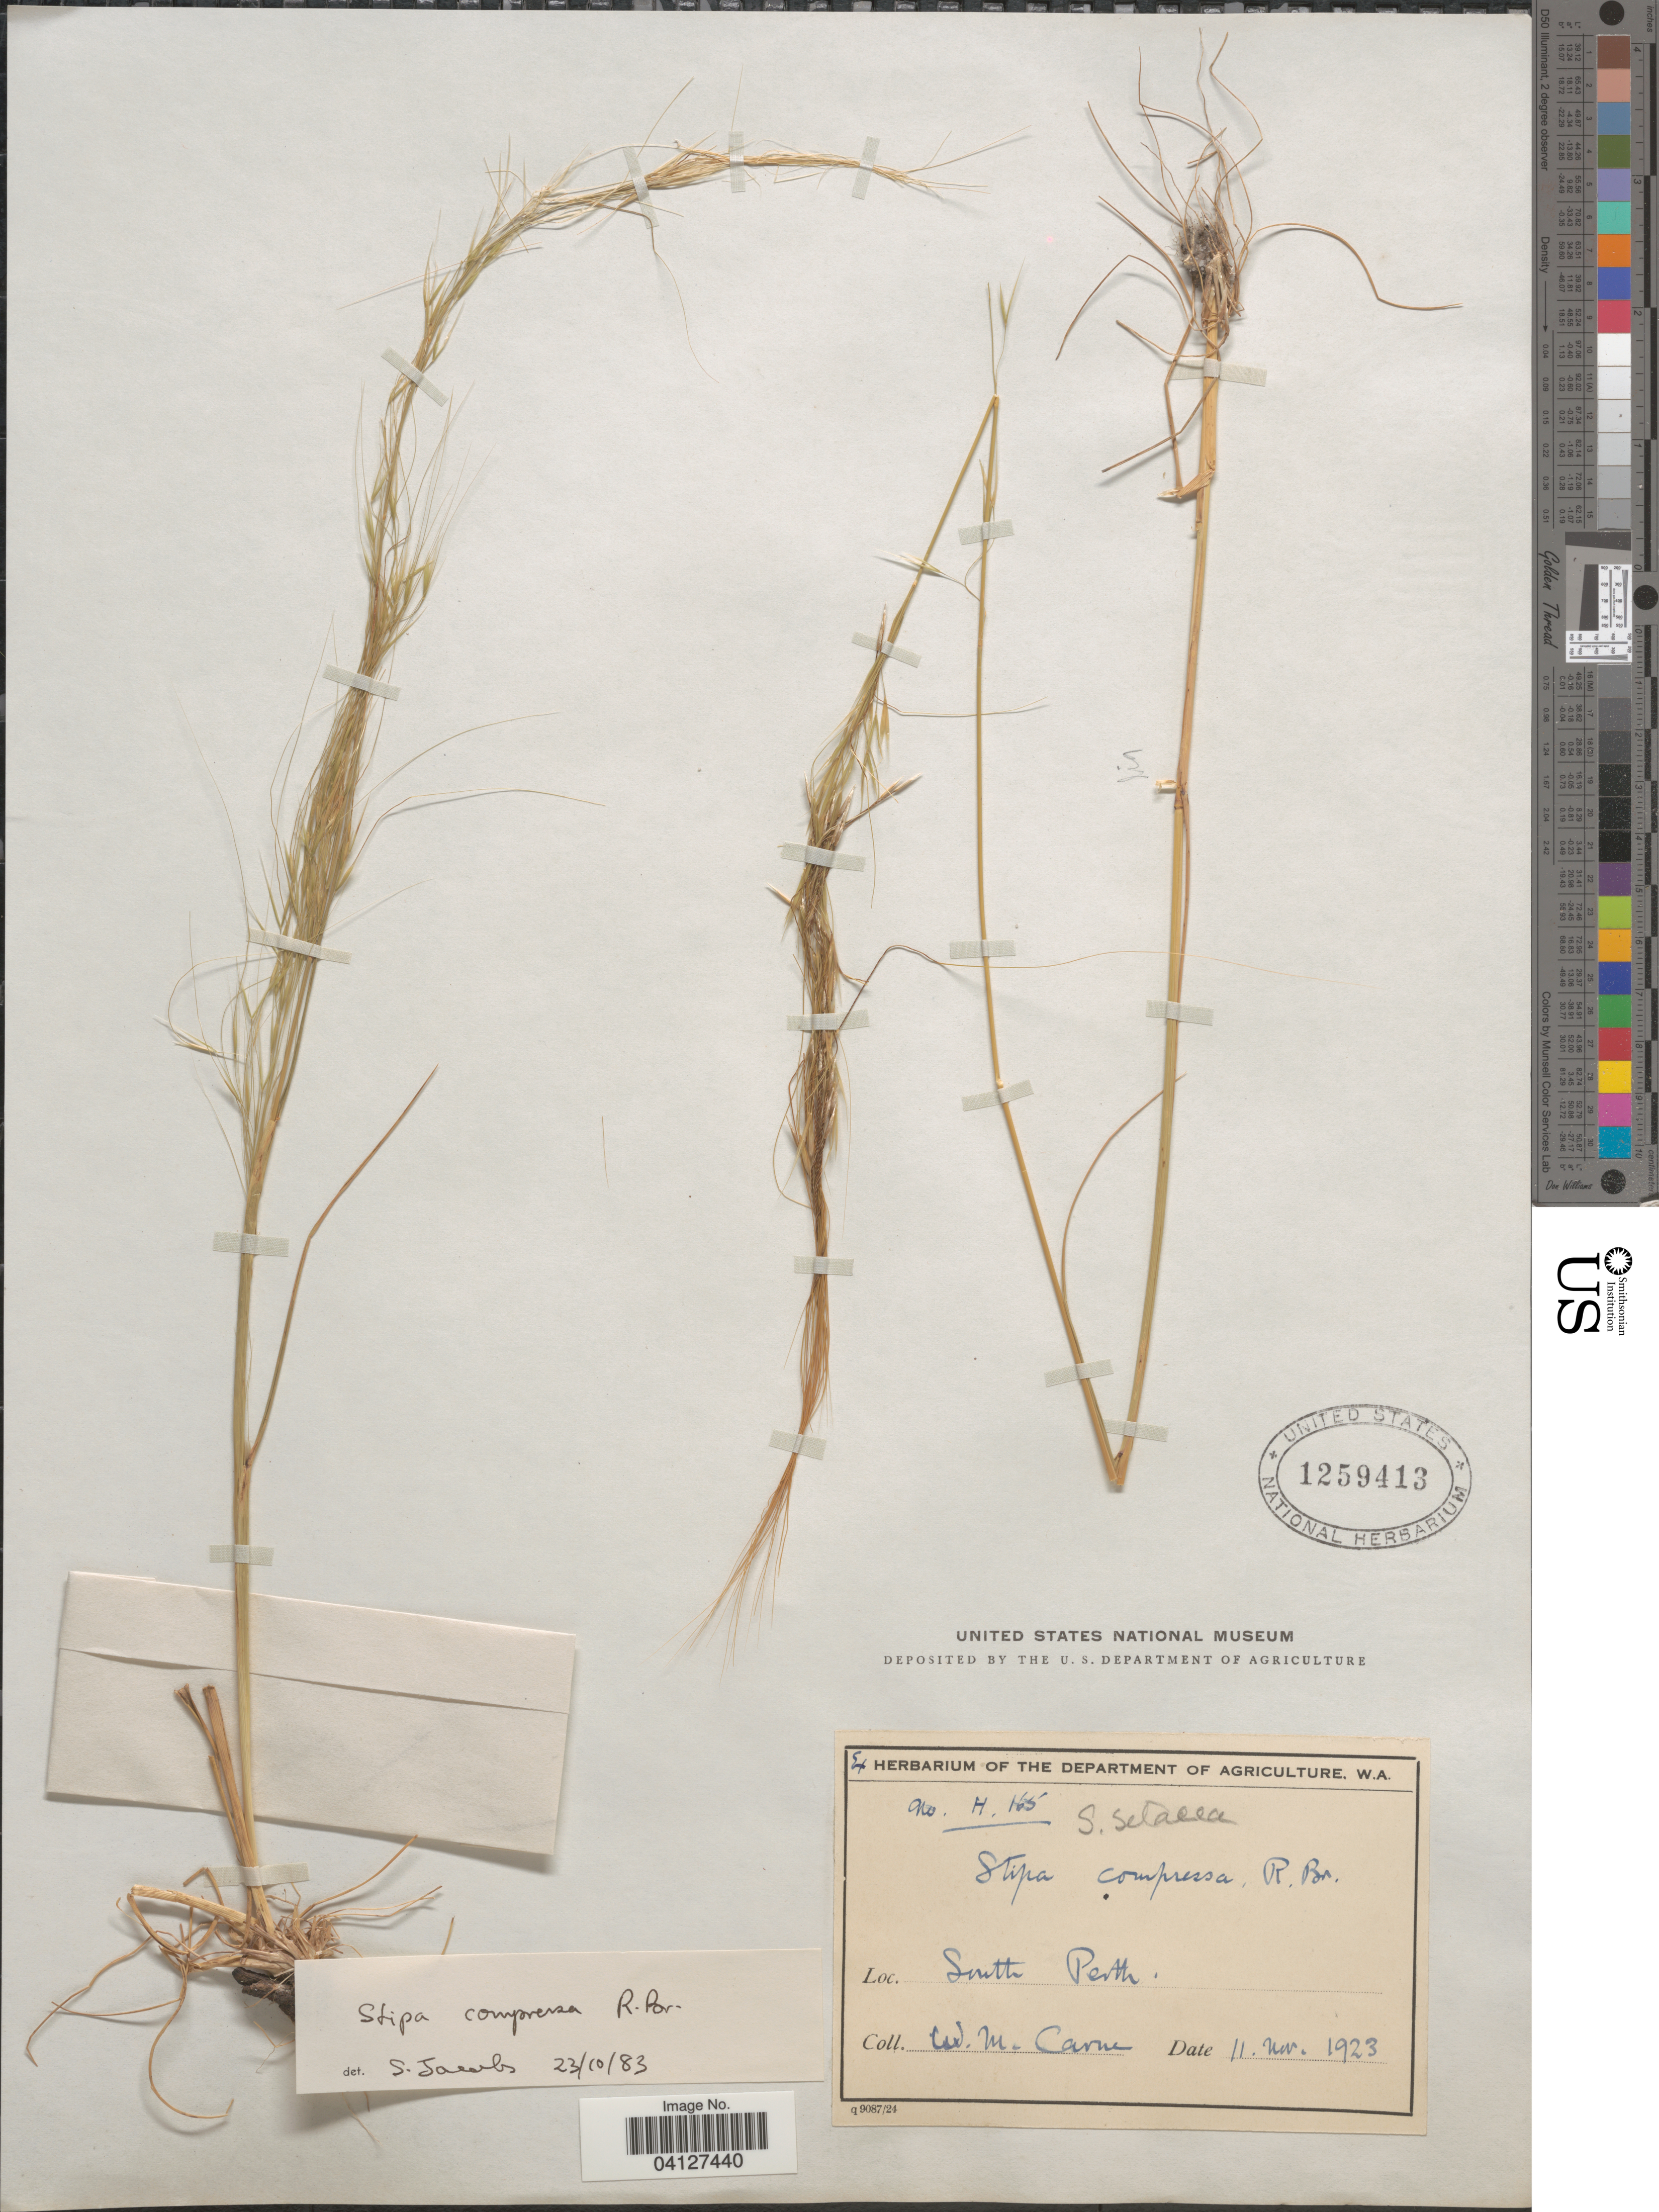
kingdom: Plantae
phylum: Tracheophyta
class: Liliopsida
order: Poales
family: Poaceae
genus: Stipa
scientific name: Stipa compressa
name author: R. Br.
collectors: W. Carne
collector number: H.165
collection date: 1923-11-11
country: Australia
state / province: Western Australia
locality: South Perth.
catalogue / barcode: US 1259413